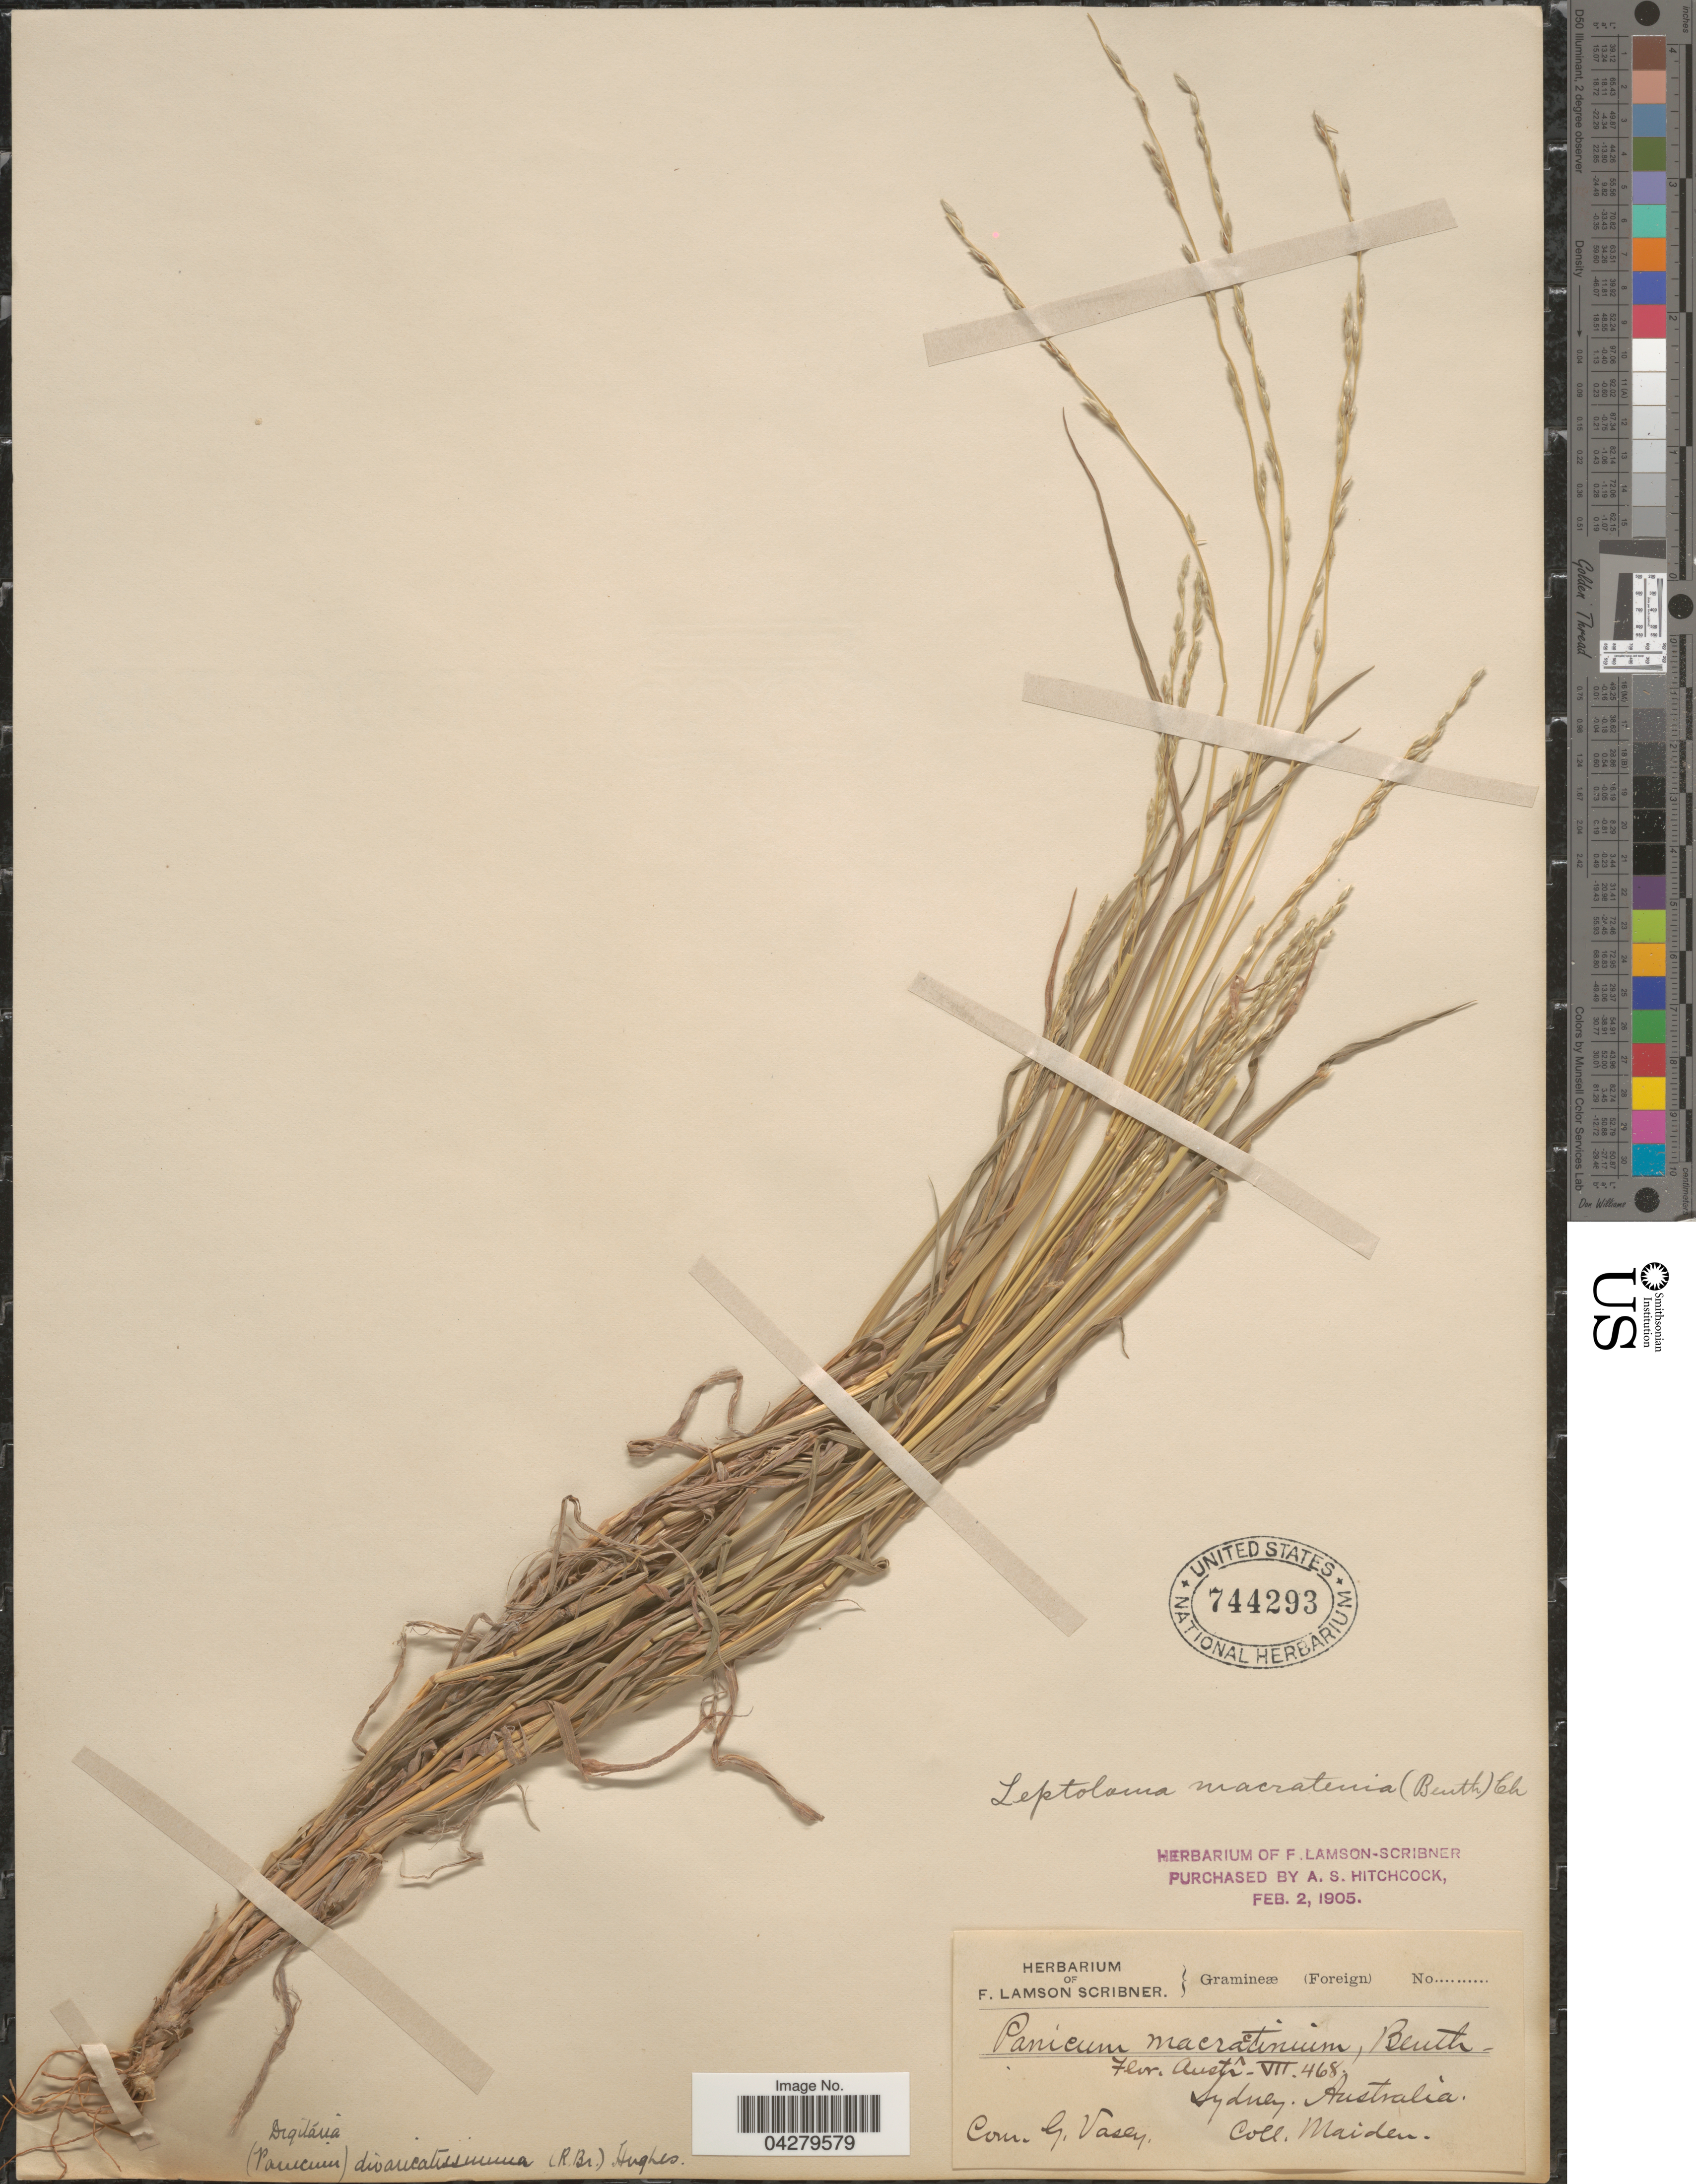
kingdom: Plantae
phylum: Tracheophyta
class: Liliopsida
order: Poales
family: Poaceae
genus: Digitaria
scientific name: Digitaria divaricatissima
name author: (R. Br.) Hughes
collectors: Maiden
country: Australia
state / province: New South Wales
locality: Sydney.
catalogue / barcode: US 744293